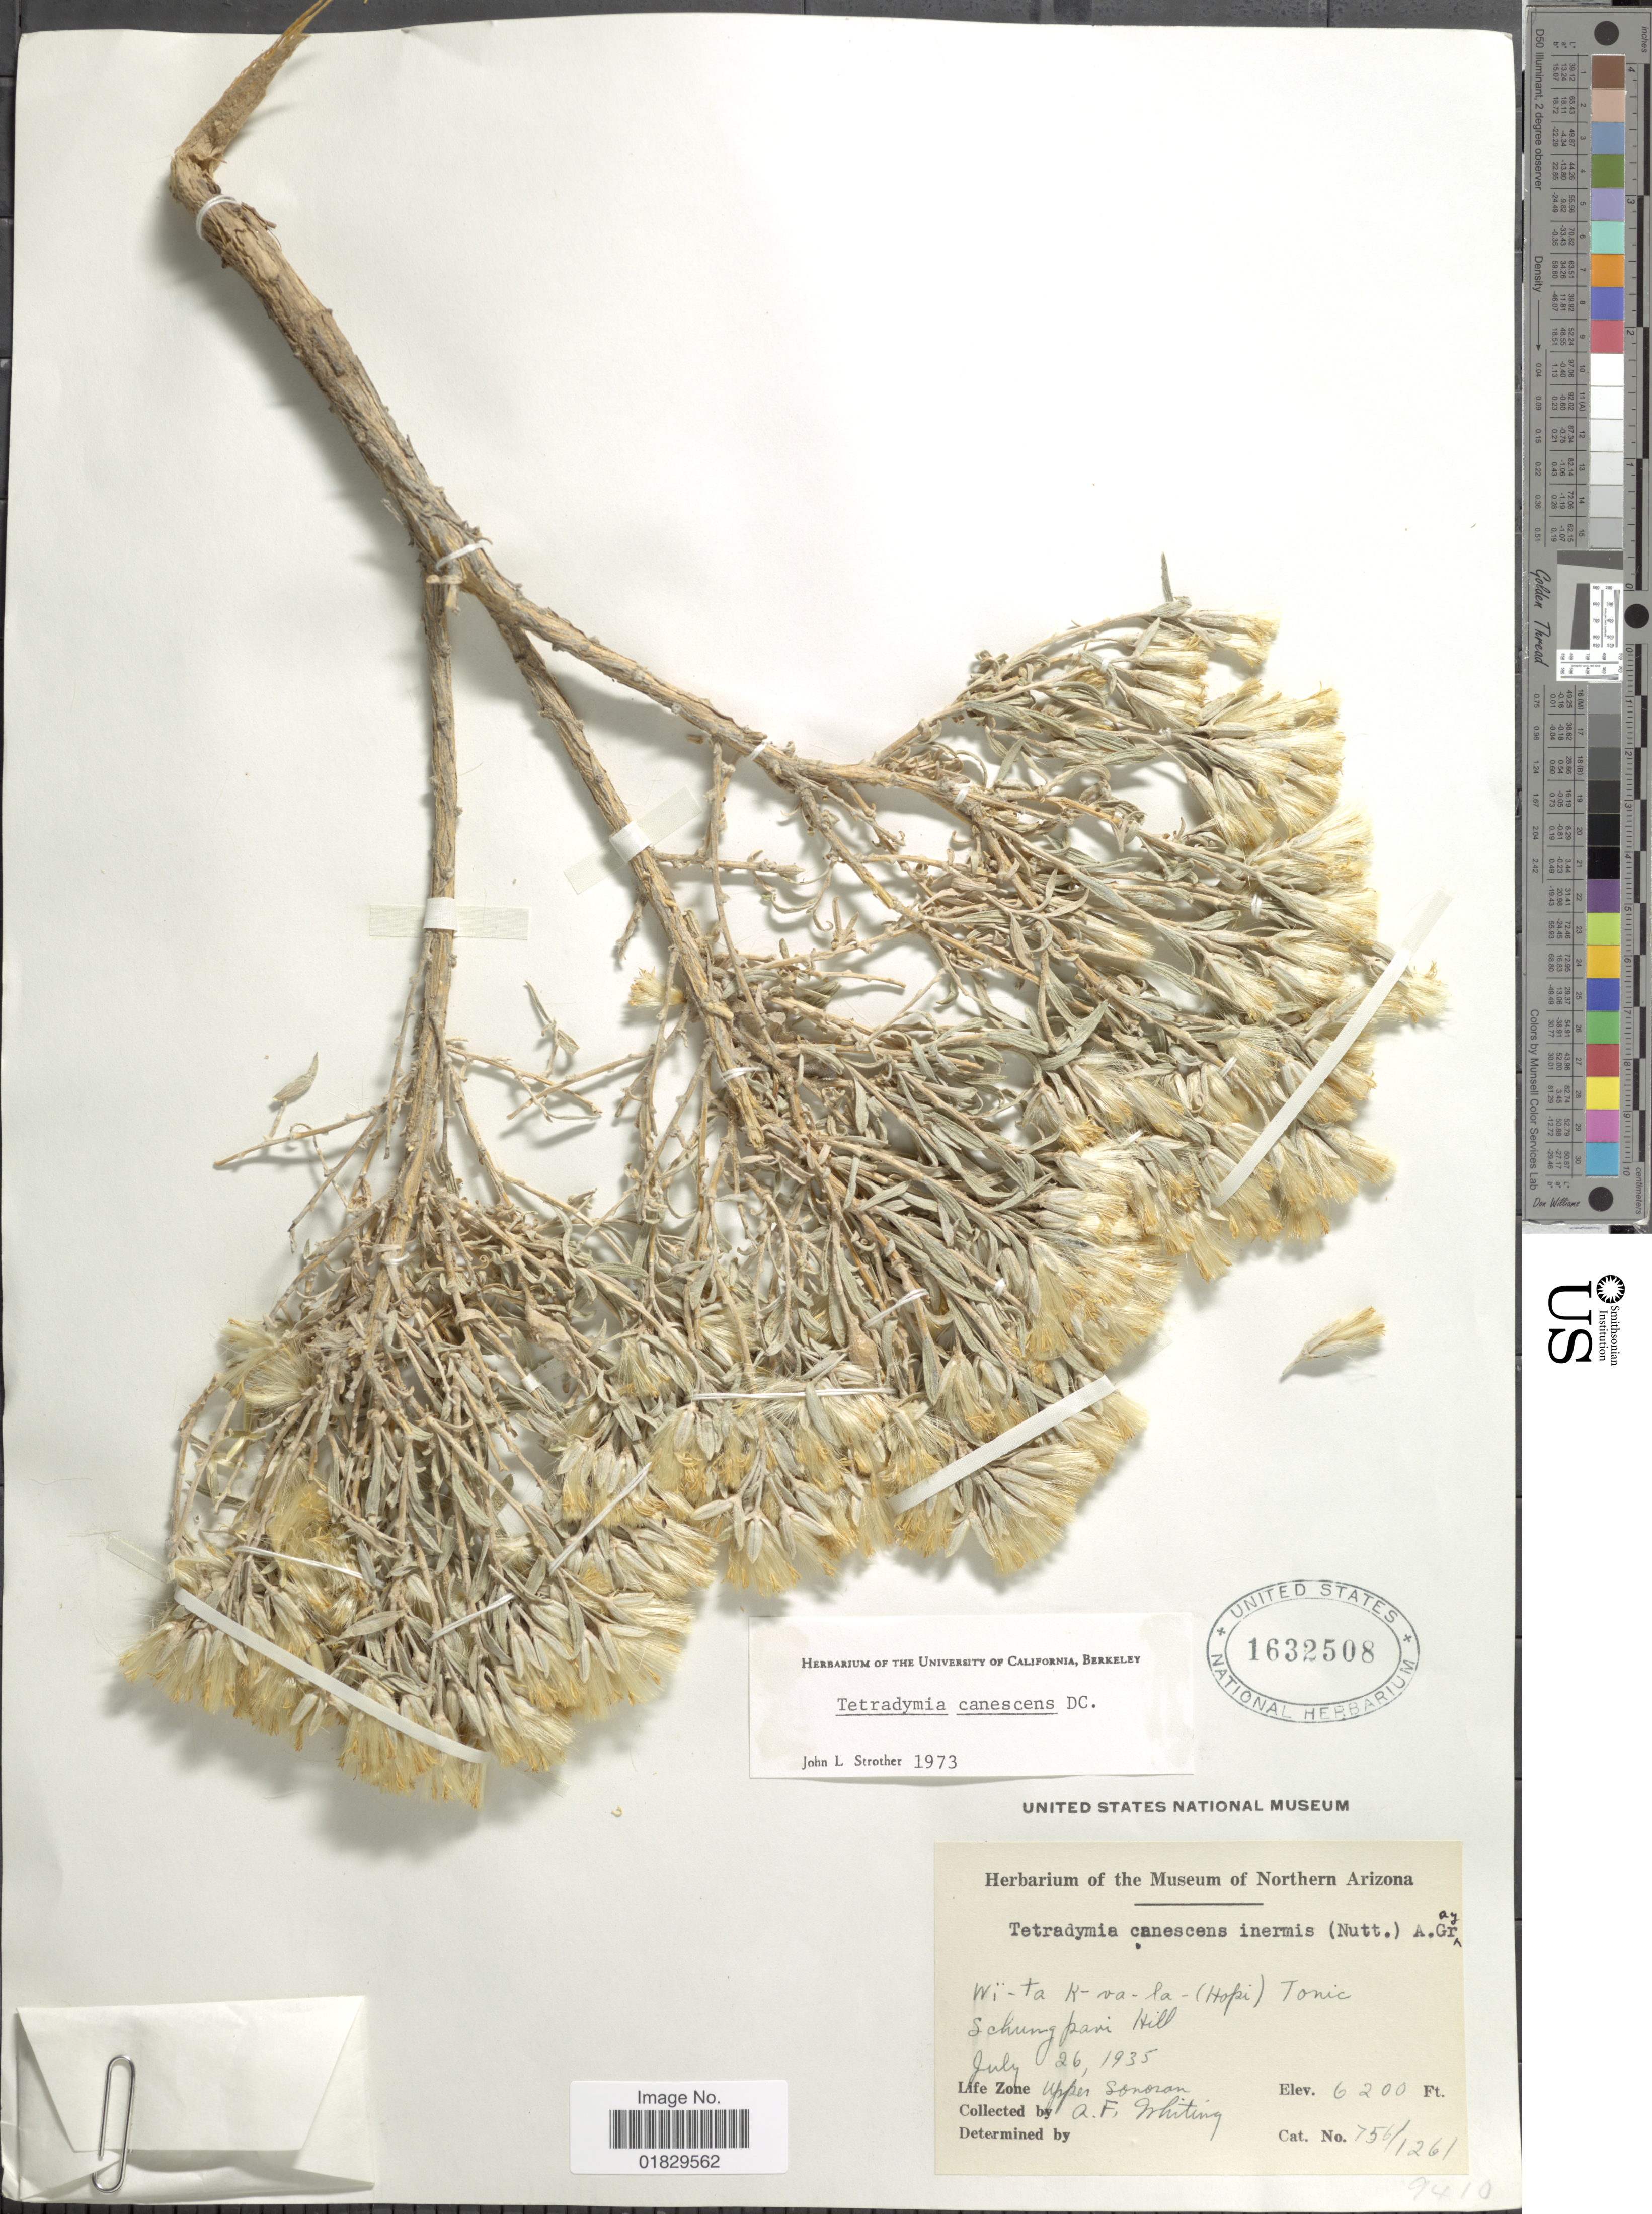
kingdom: Plantae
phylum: Tracheophyta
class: Magnoliopsida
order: Asterales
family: Asteraceae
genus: Tetradymia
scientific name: Tetradymia canescens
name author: DC.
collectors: A. F. Whiting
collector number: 756/1261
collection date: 1935-07-26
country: United States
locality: Schun pari Hill. Upper Sonoran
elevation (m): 1890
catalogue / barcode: US 1632508